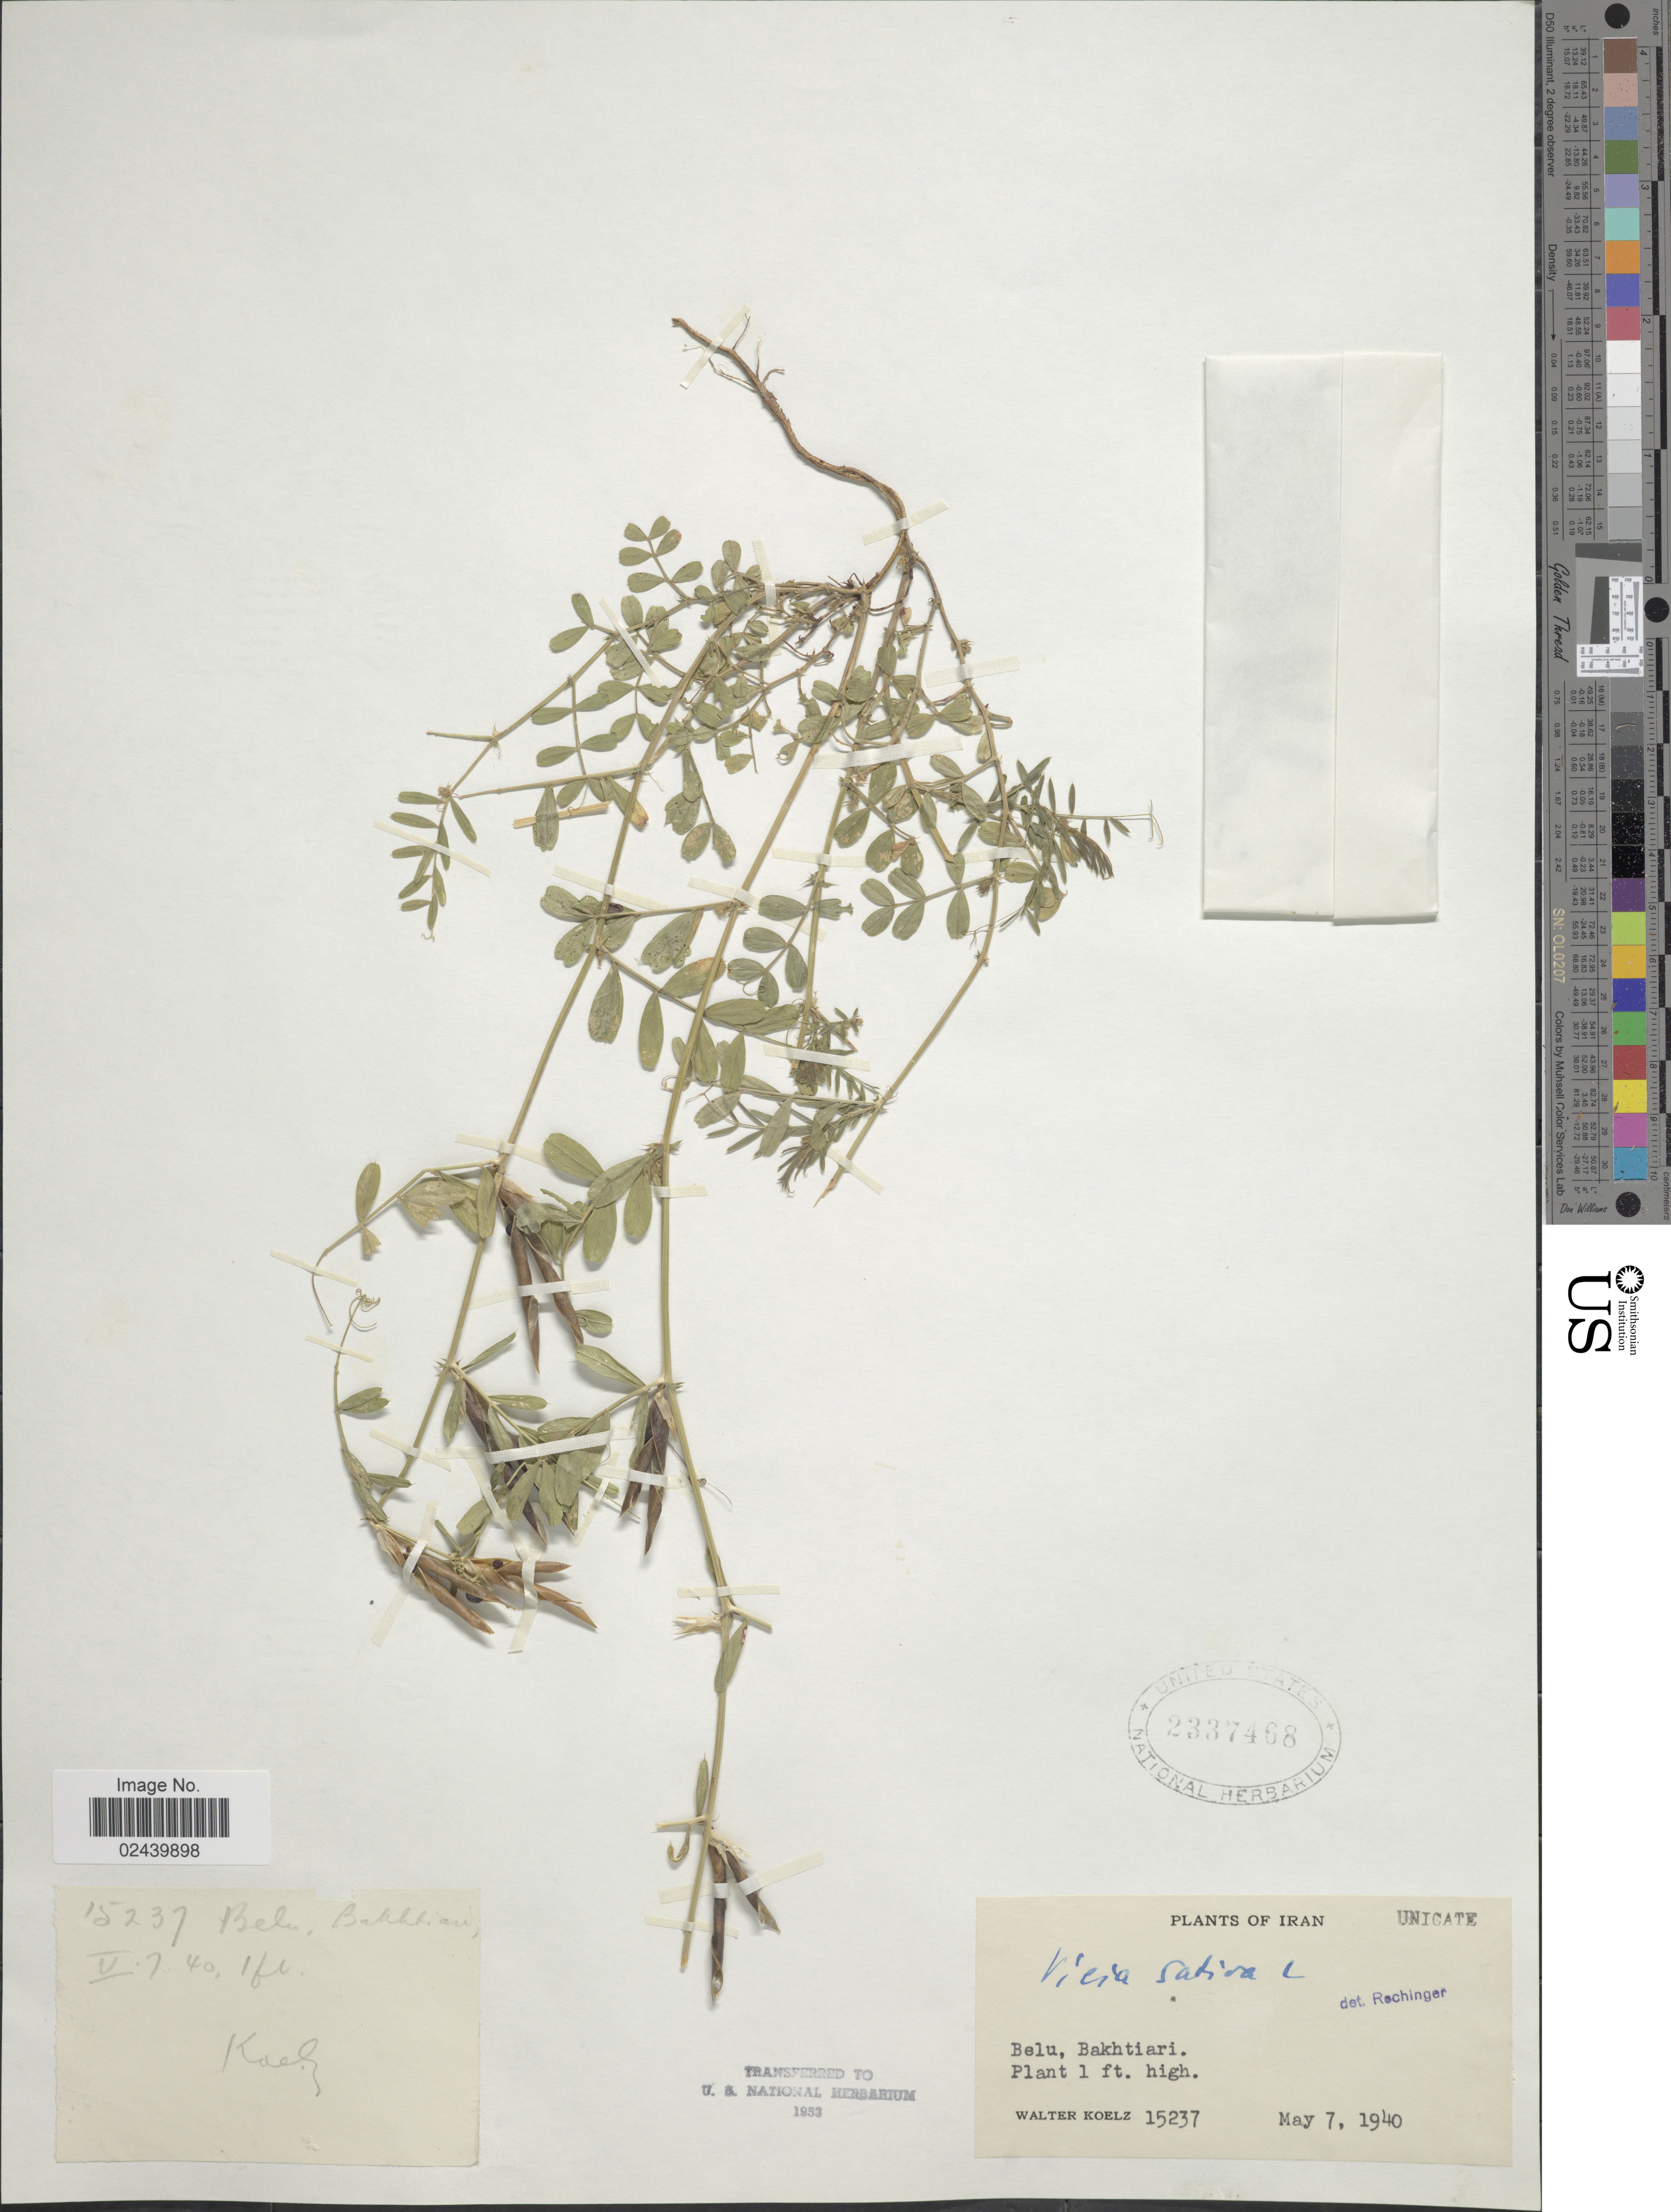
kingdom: Plantae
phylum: Tracheophyta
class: Magnoliopsida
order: Fabales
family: Fabaceae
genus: Vicia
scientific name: Vicia sativa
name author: L.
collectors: W. N. Koelz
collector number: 15237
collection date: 1940-05-07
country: Iran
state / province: Chahar Mahaal and Bakhtiari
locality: Belu, Bakhtiari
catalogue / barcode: US 2337468